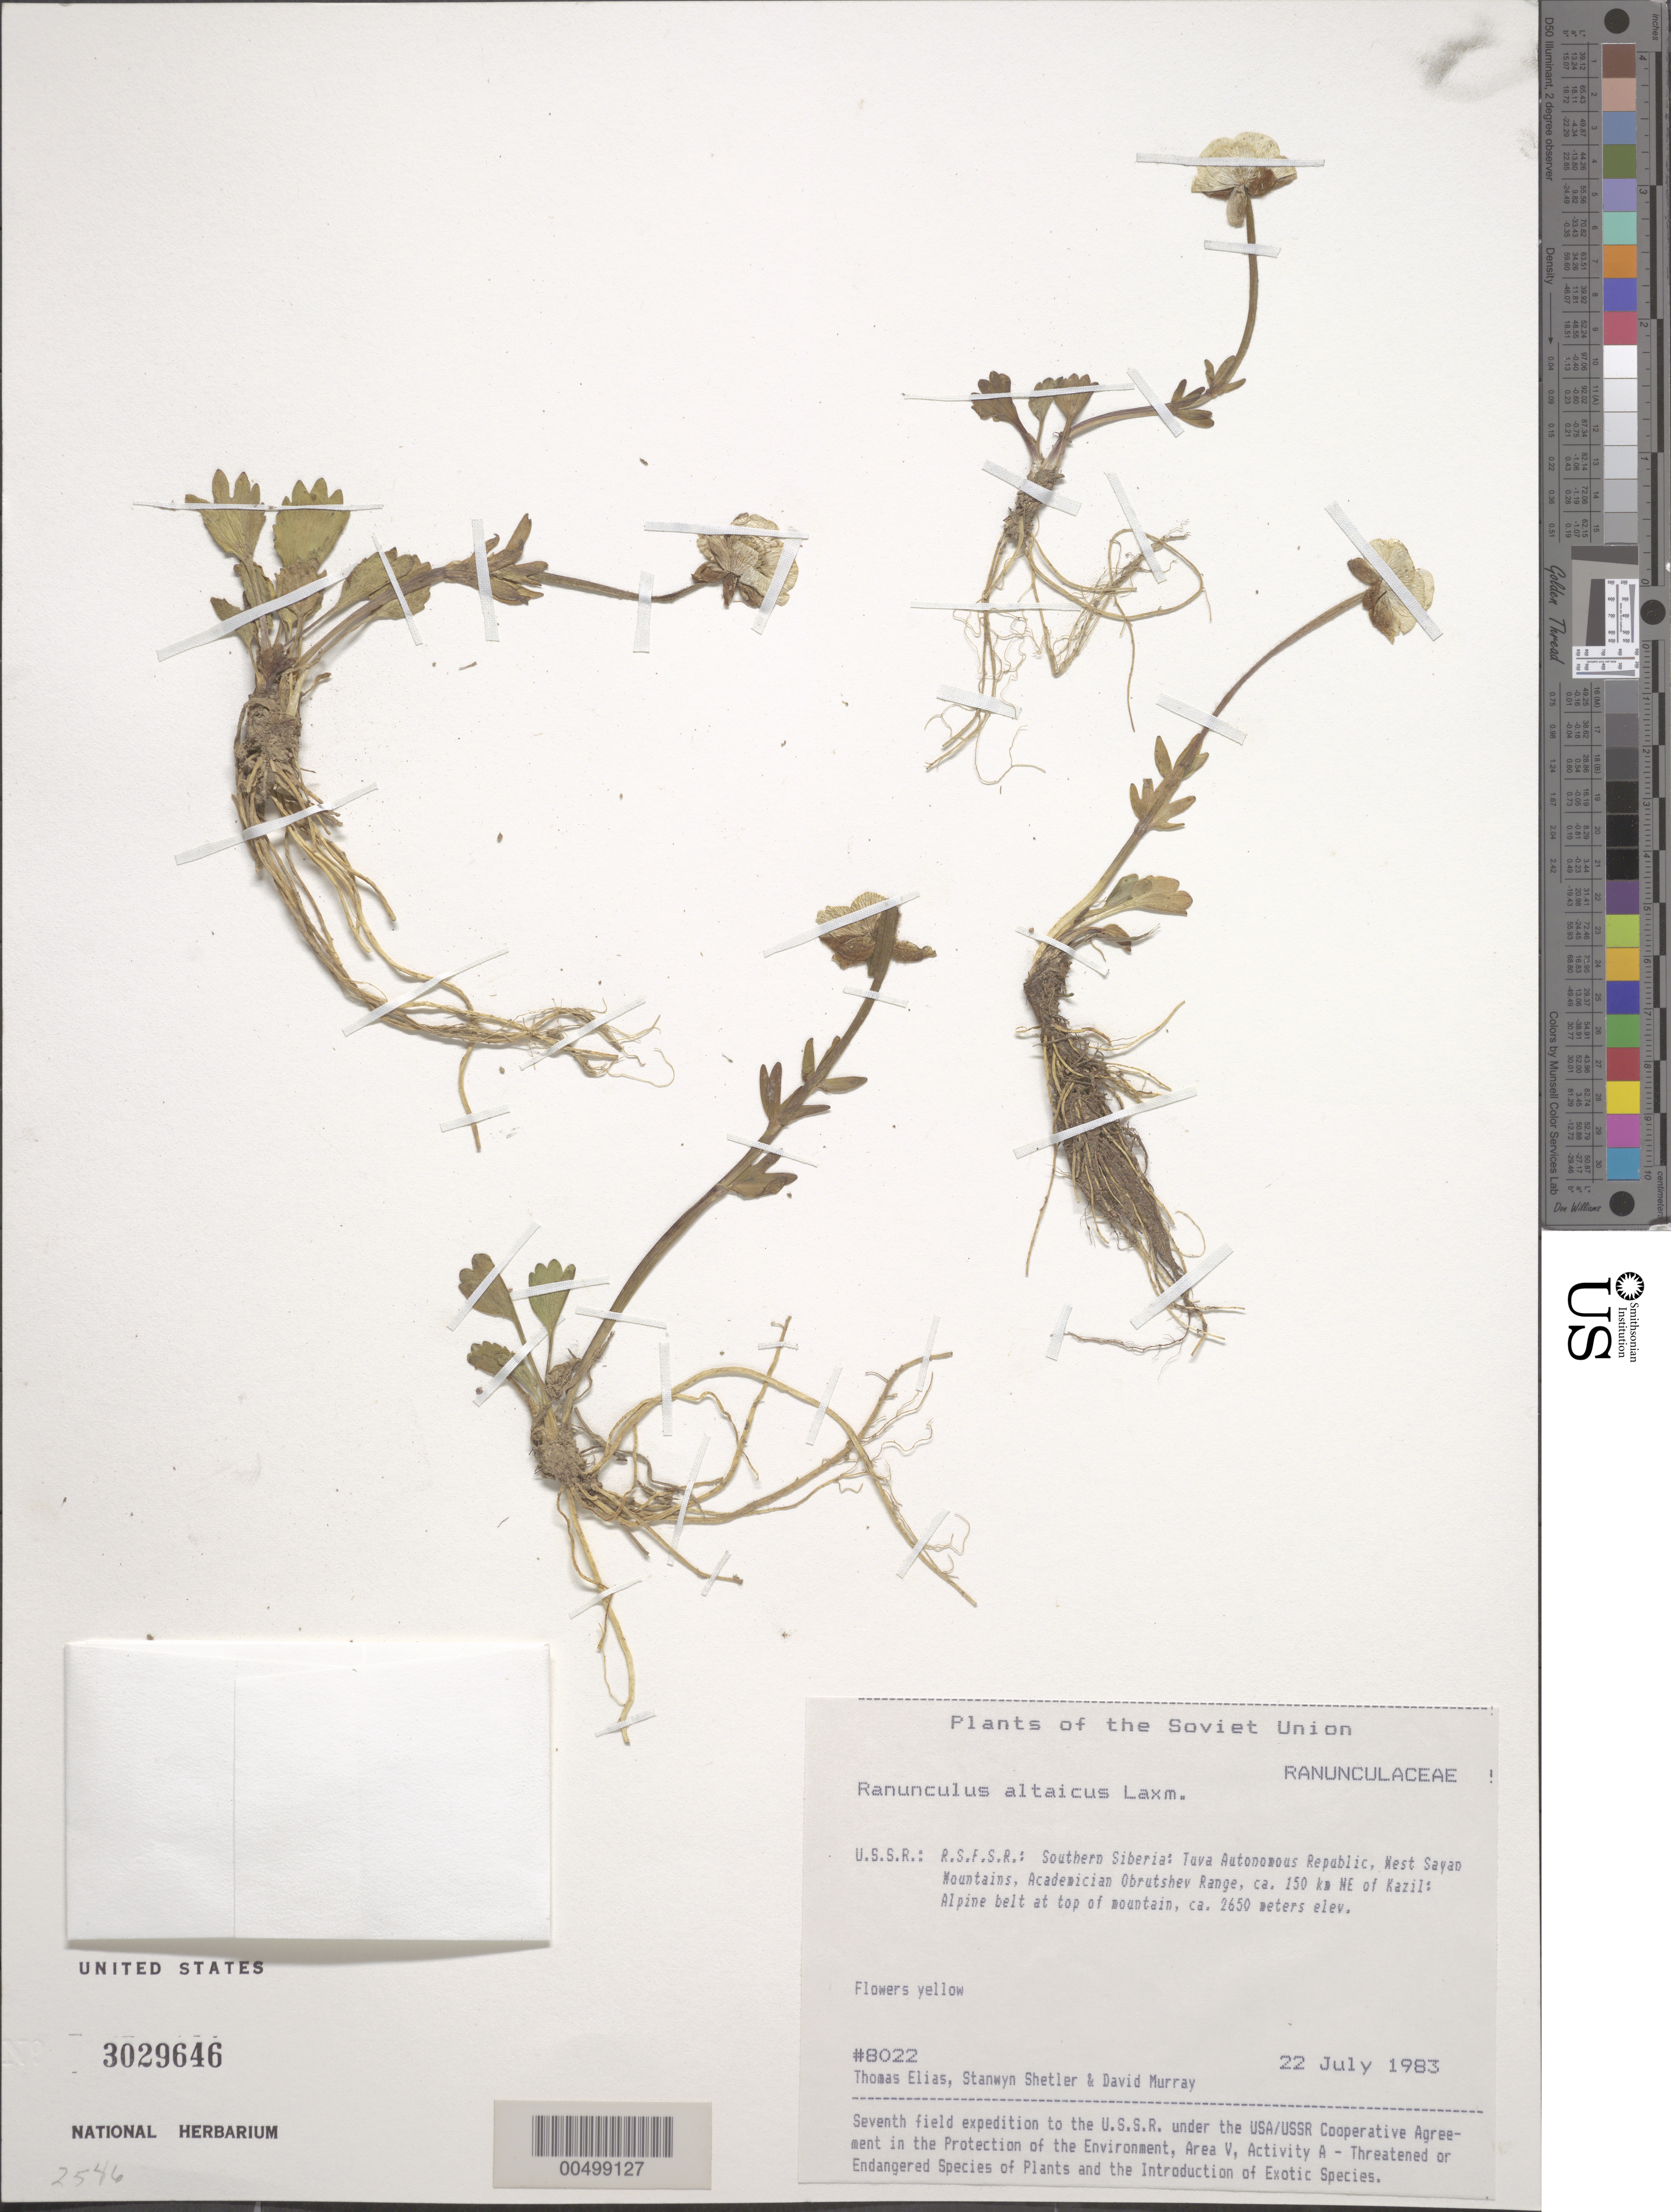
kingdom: Plantae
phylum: Tracheophyta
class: Magnoliopsida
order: Ranunculales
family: Ranunculaceae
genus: Ranunculus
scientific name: Ranunculus altaicus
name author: Laxm.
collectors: T. Elias, S. Shetler & D. F. Murray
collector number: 8022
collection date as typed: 22 Jul 1983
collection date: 1983-07-22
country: Russian Federation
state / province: Tuva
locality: West Sayan Mountains, Academician Obrutshev Range, ca. 150 km NE of Kazil [Kyzyl]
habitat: alpine belt at top of mountain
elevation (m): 2650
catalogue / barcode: US 3029646